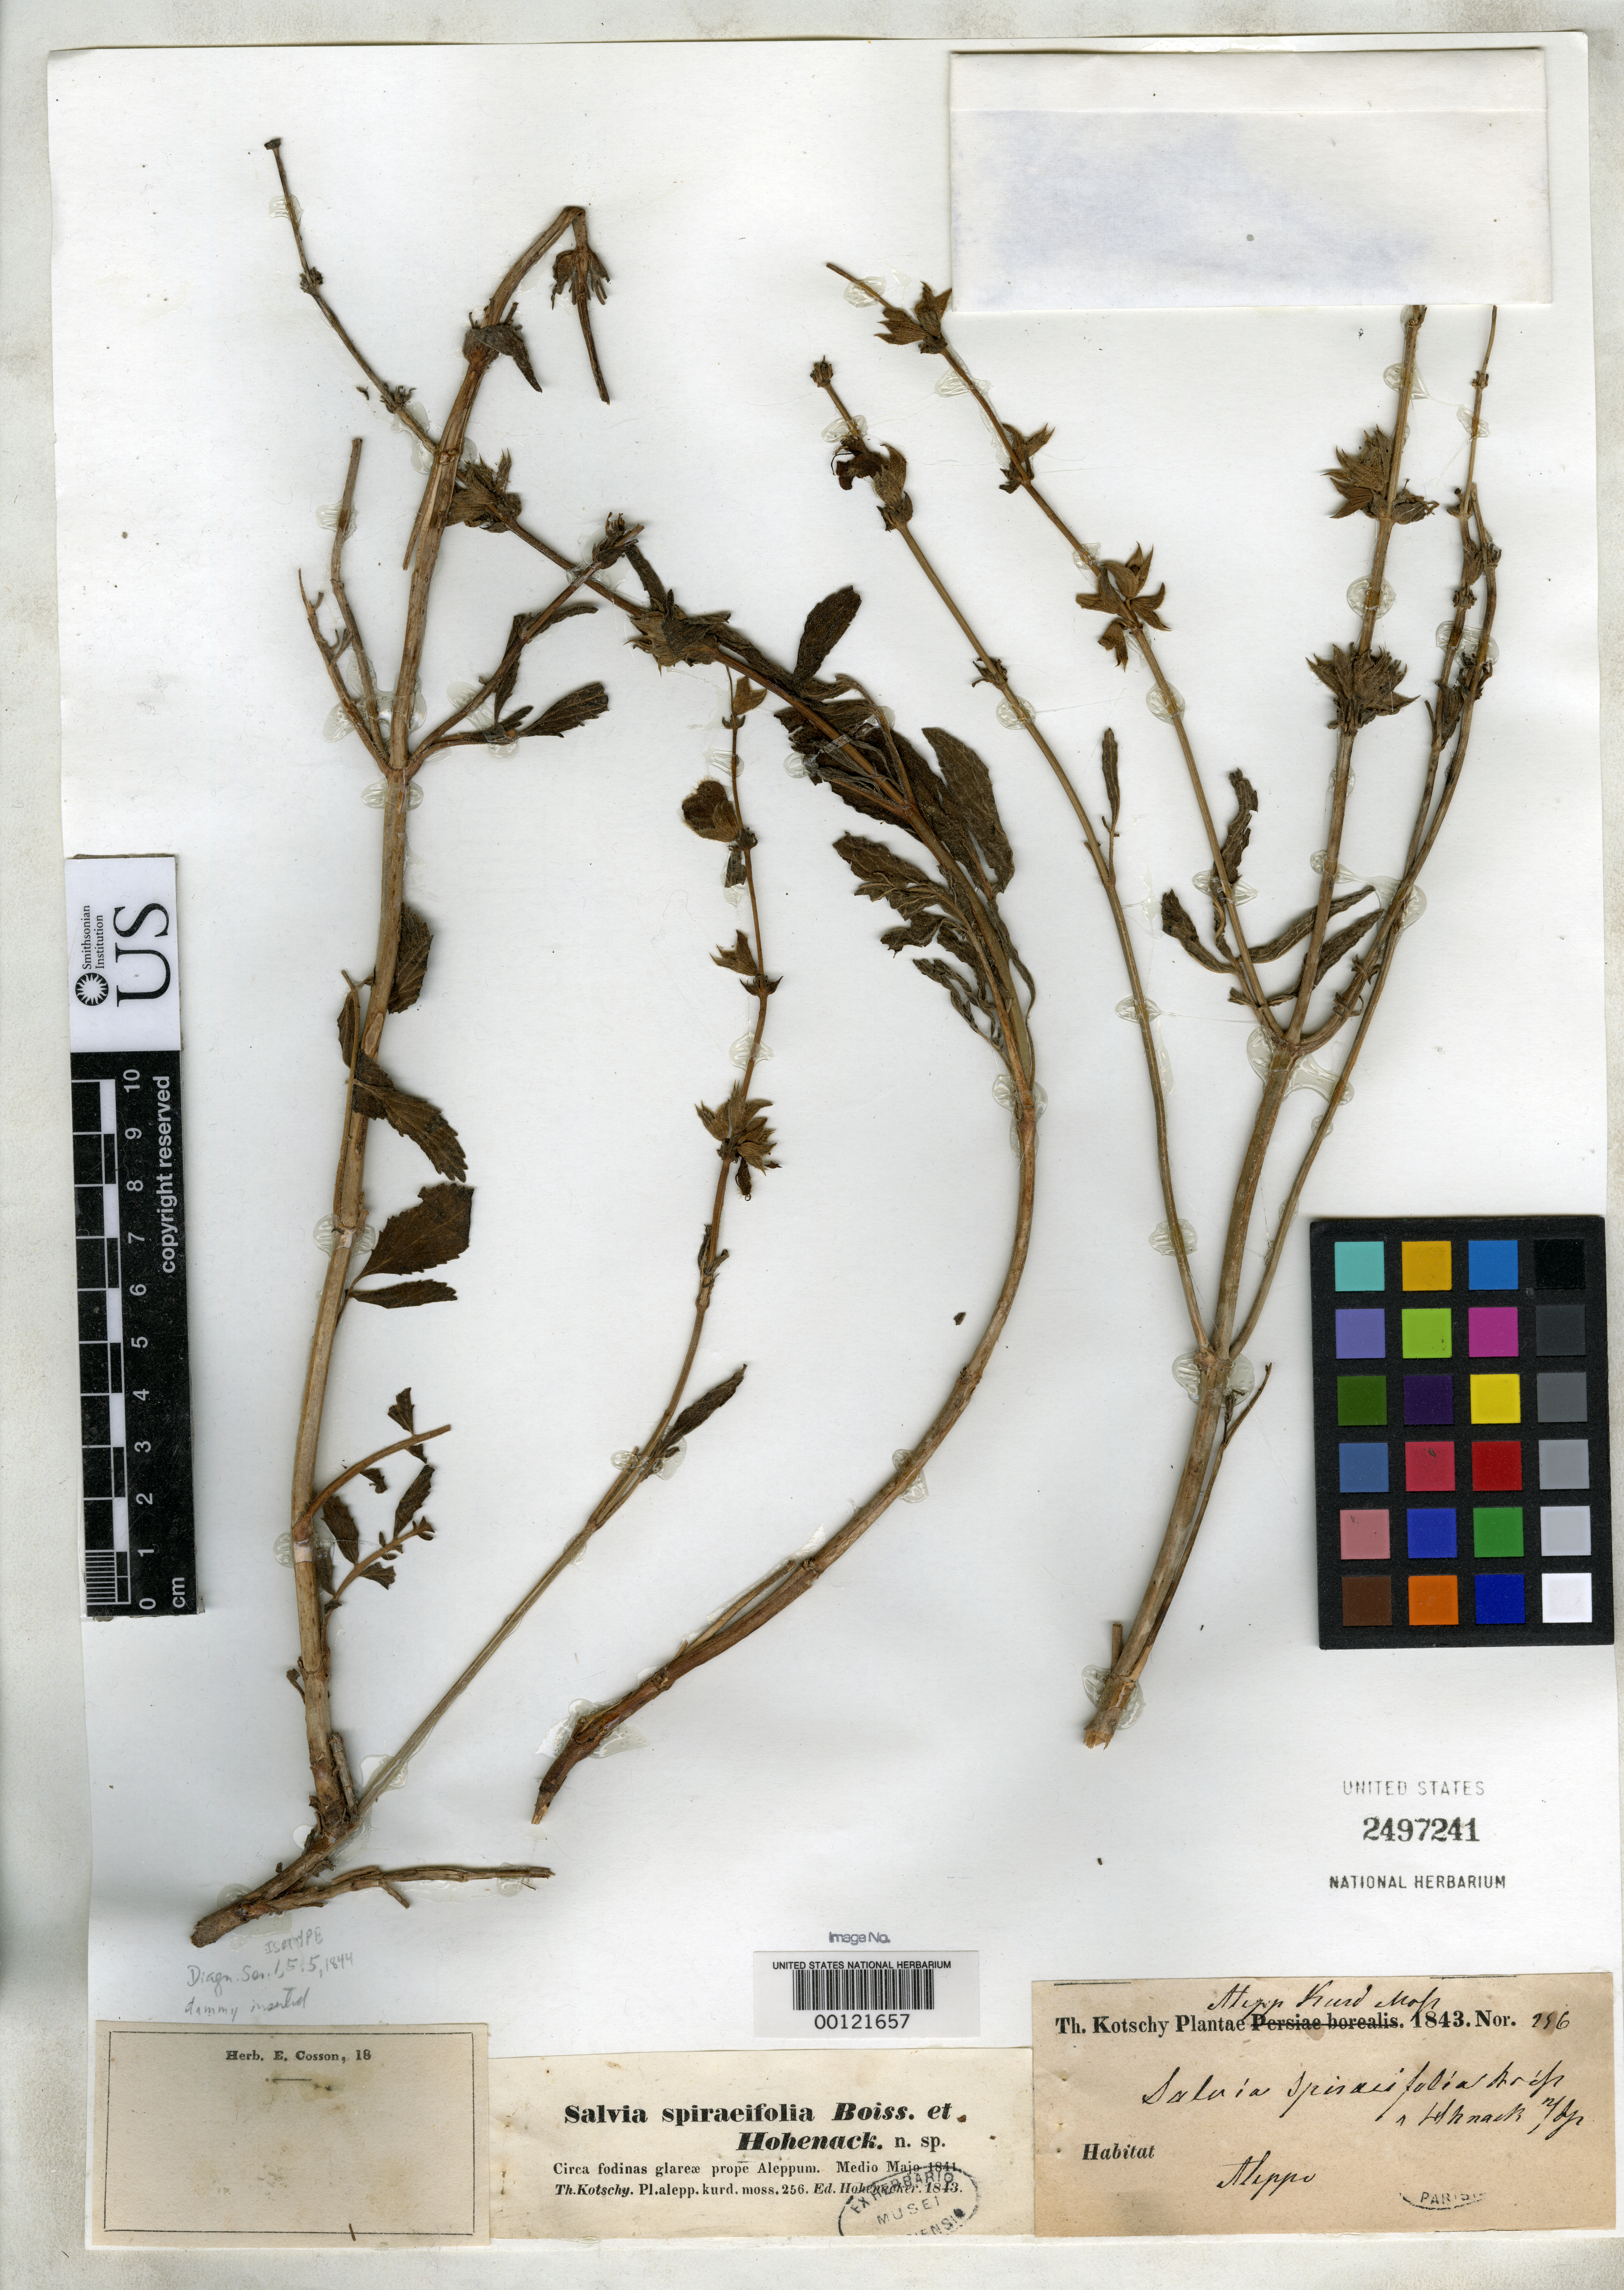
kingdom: Plantae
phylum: Tracheophyta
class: Magnoliopsida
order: Lamiales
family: Lamiaceae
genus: Salvia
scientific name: Salvia spiraeifolia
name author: Boiss. & Hohen.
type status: Isotype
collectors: K. G. Kotschy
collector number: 256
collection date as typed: May 1841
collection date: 1841-05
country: Syria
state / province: Halab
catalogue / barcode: US 2497241